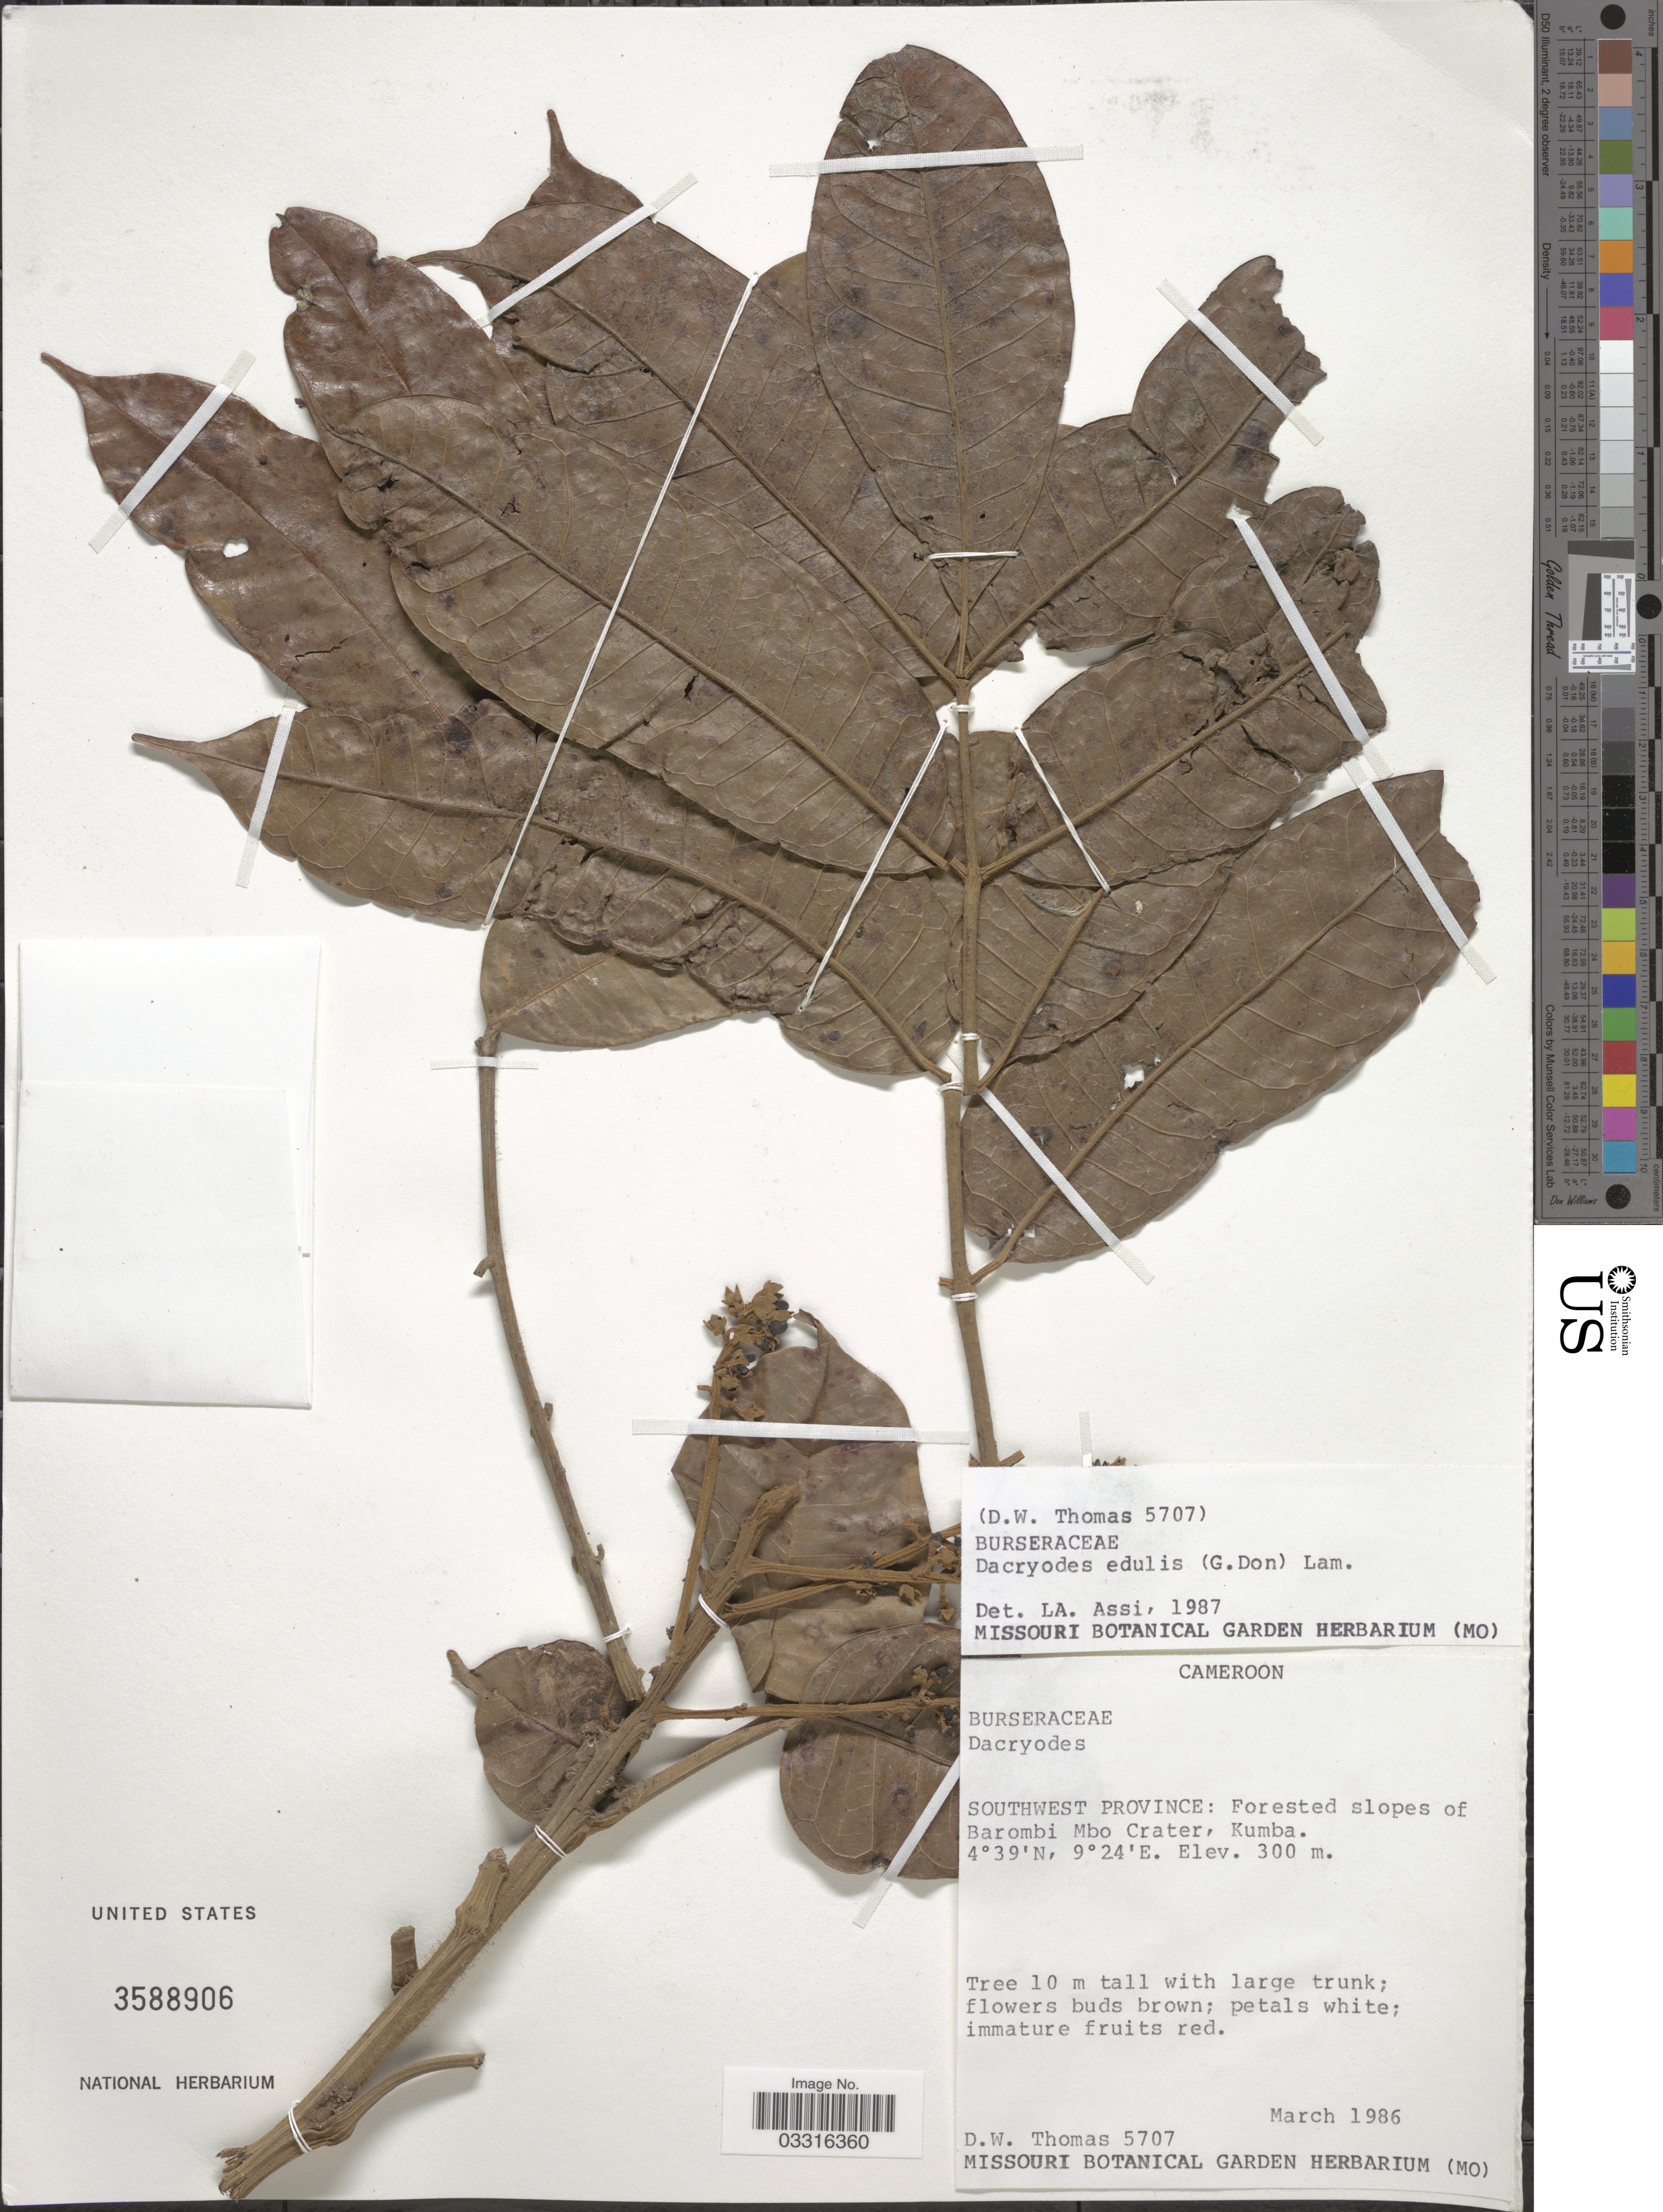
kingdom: Plantae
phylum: Tracheophyta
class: Magnoliopsida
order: Sapindales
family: Burseraceae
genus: Dacryodes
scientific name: Dacryodes edulis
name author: (G. Don) H.J. Lam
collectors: D. W. Thomas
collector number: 5707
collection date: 1986-03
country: Cameroon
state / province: Sud-Ouest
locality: Southwest Province: Forested slopes of Barombi Mbo Crater, Kumba.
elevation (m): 300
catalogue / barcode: US 3588906